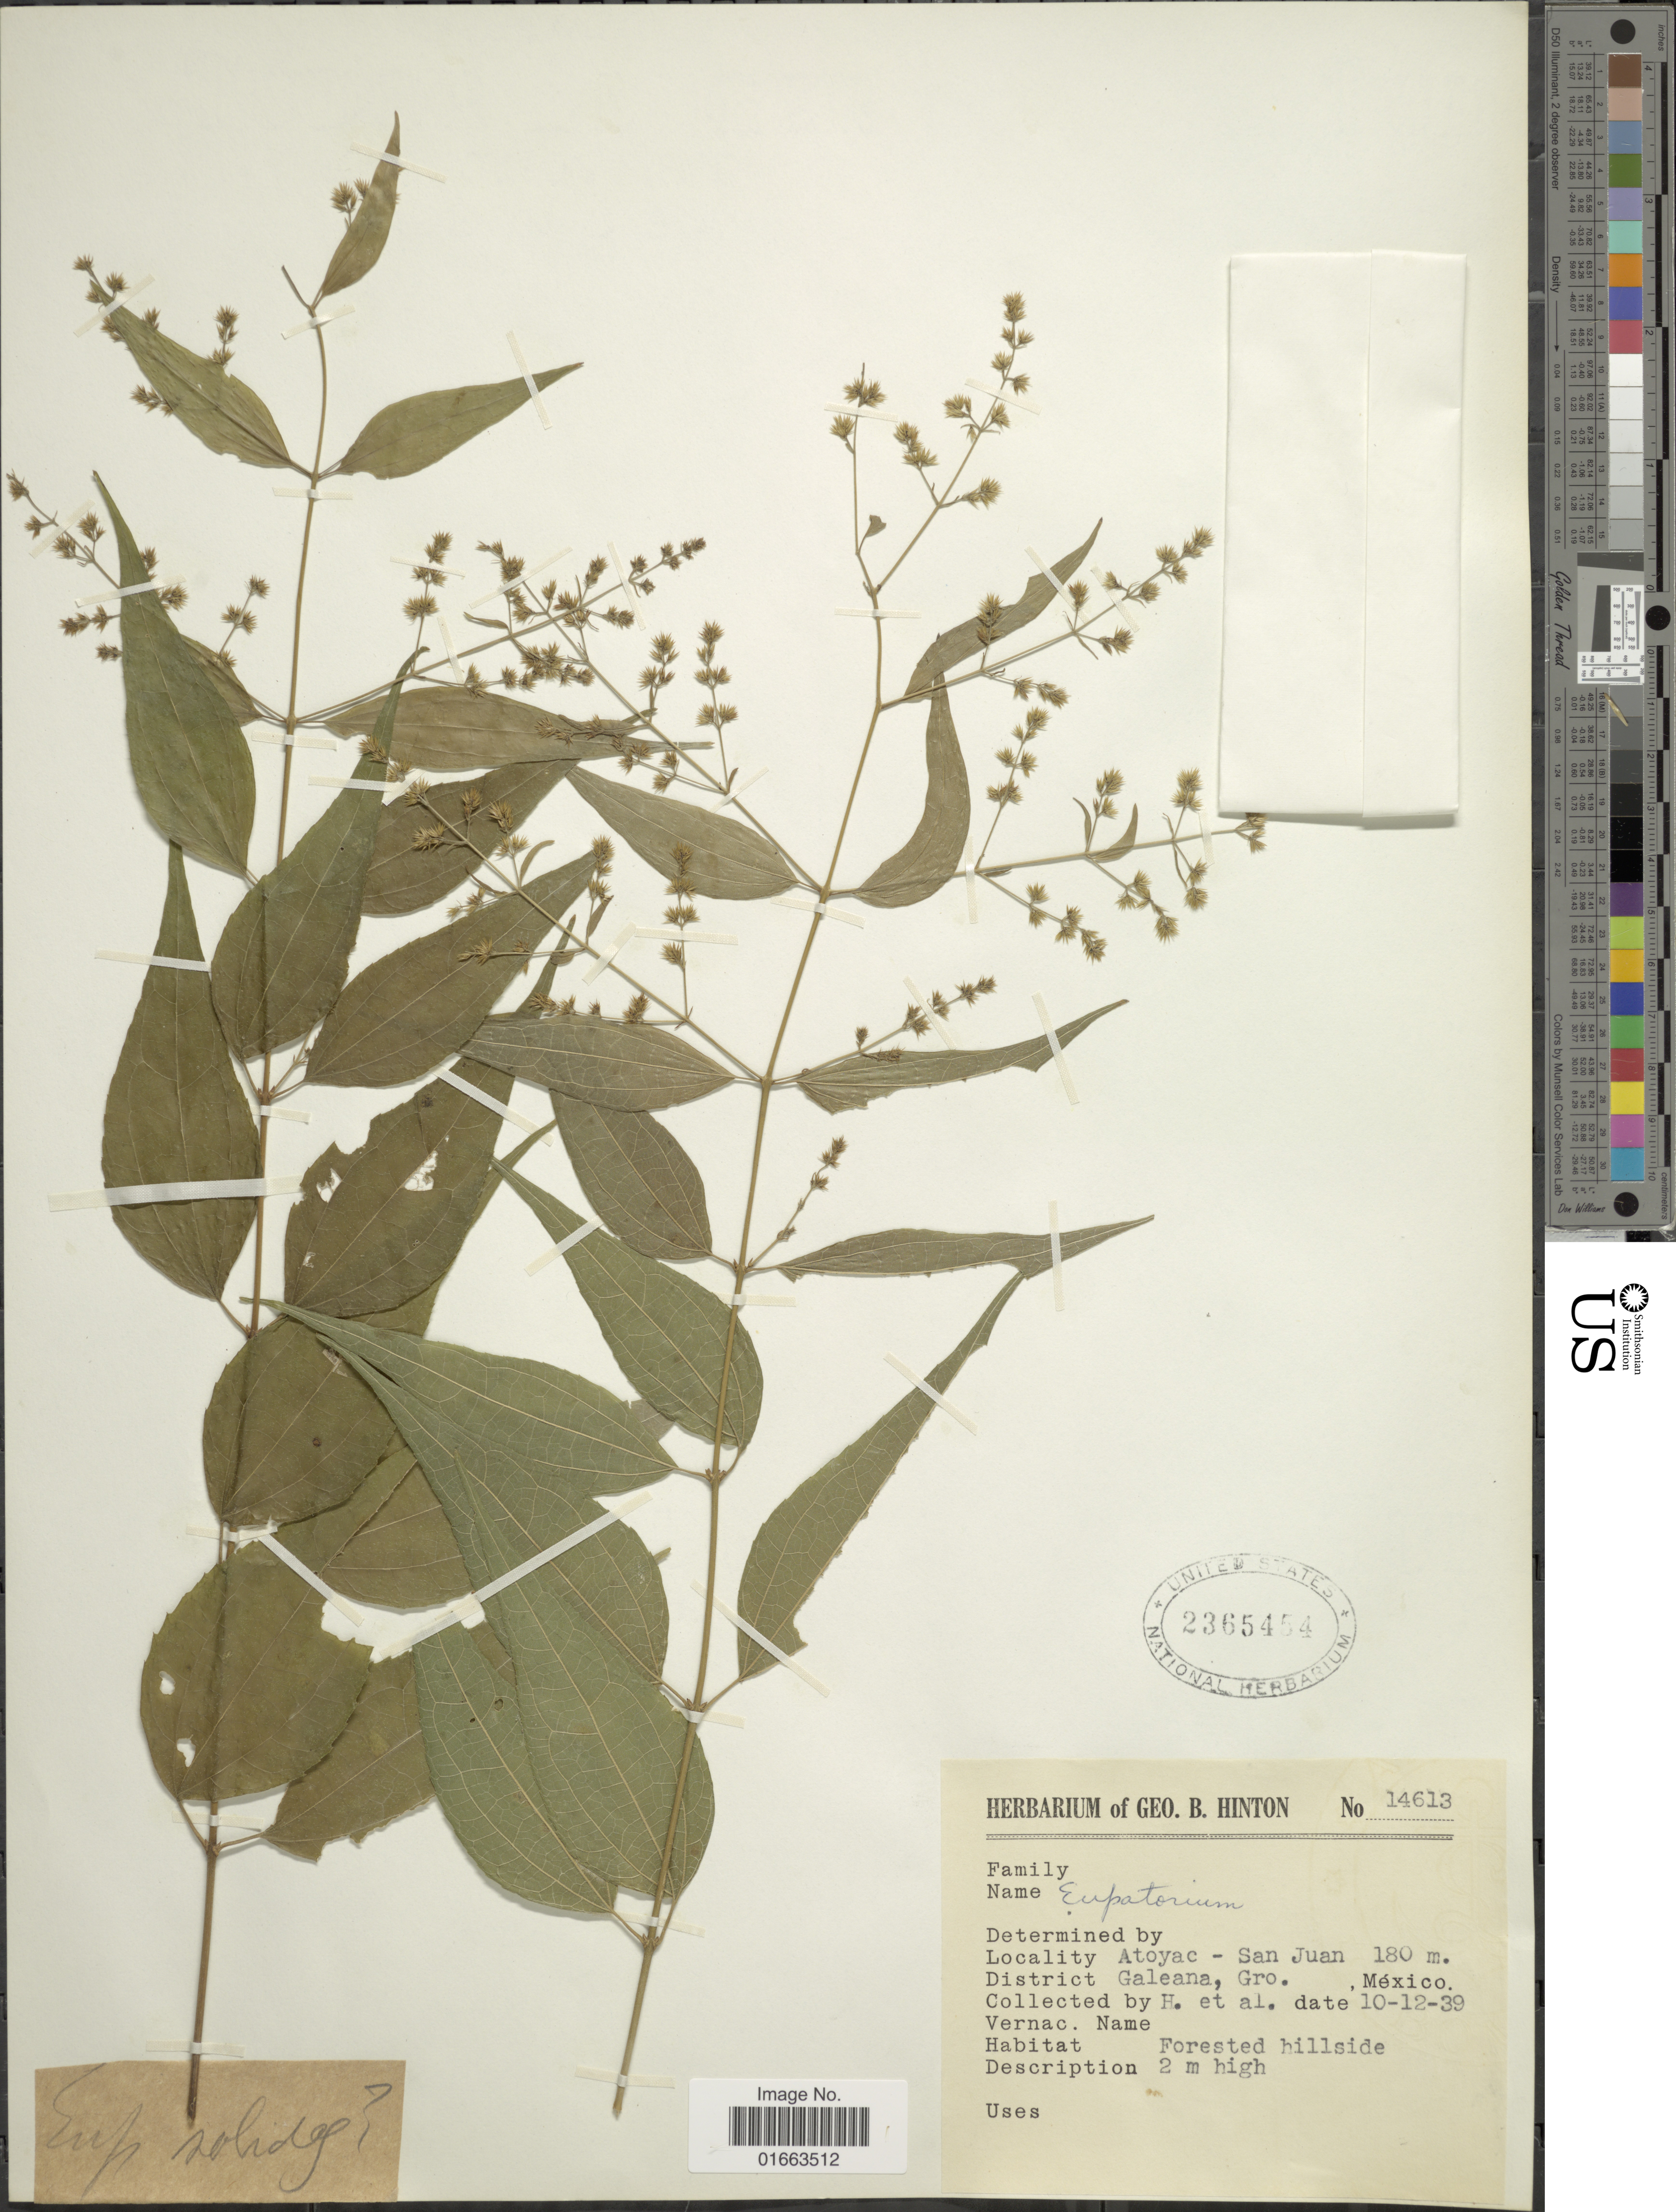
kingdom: Plantae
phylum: Tracheophyta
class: Magnoliopsida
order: Asterales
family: Asteraceae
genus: Koanophyllon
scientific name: Koanophyllon palmeri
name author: (A. Gray) R.M. King & H. Rob.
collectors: G. B. Hinton & et al.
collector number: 14613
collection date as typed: Transcribed d/m/y: 10/12/39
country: Mexico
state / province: Guerrero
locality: Atoyac, San Juan, Galeana, Forested hillside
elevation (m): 180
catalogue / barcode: US 2365454